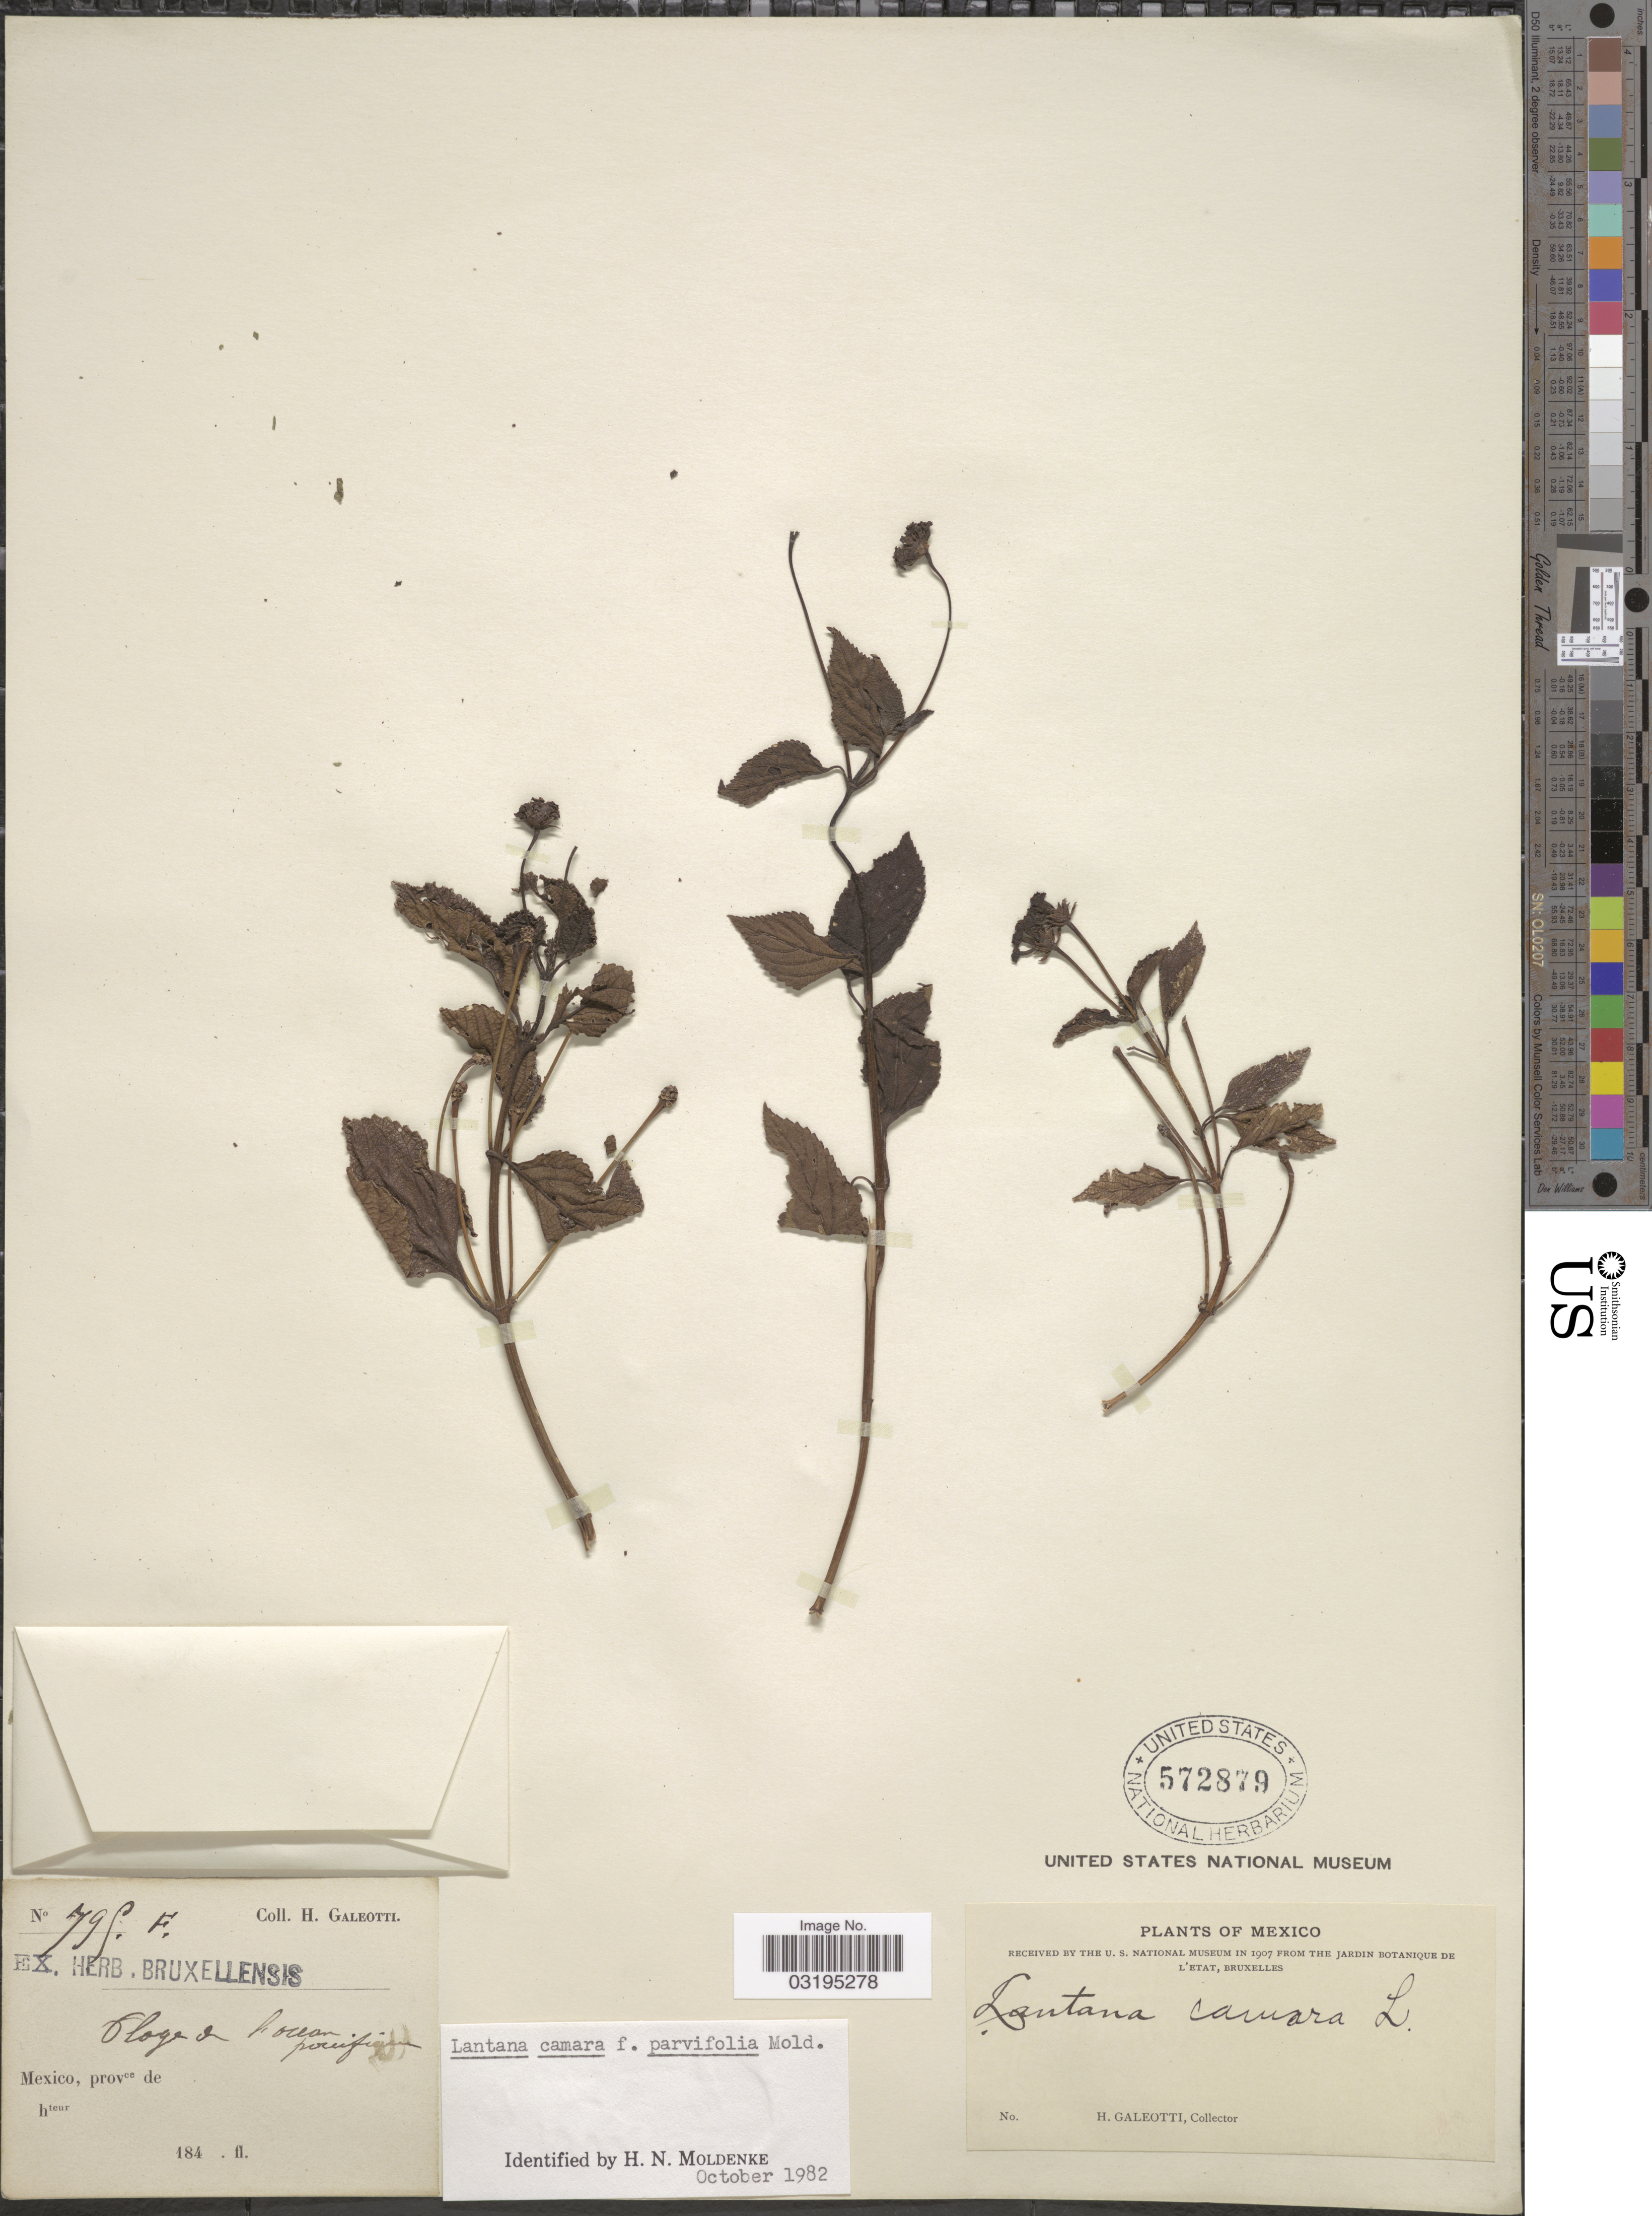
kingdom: Plantae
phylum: Tracheophyta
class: Magnoliopsida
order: Lamiales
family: Verbenaceae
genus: Lantana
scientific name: Lantana camara f. parvifolia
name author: Moldenke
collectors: H. G. Galeotti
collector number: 795F*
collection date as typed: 184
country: Mexico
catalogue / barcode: US 572879